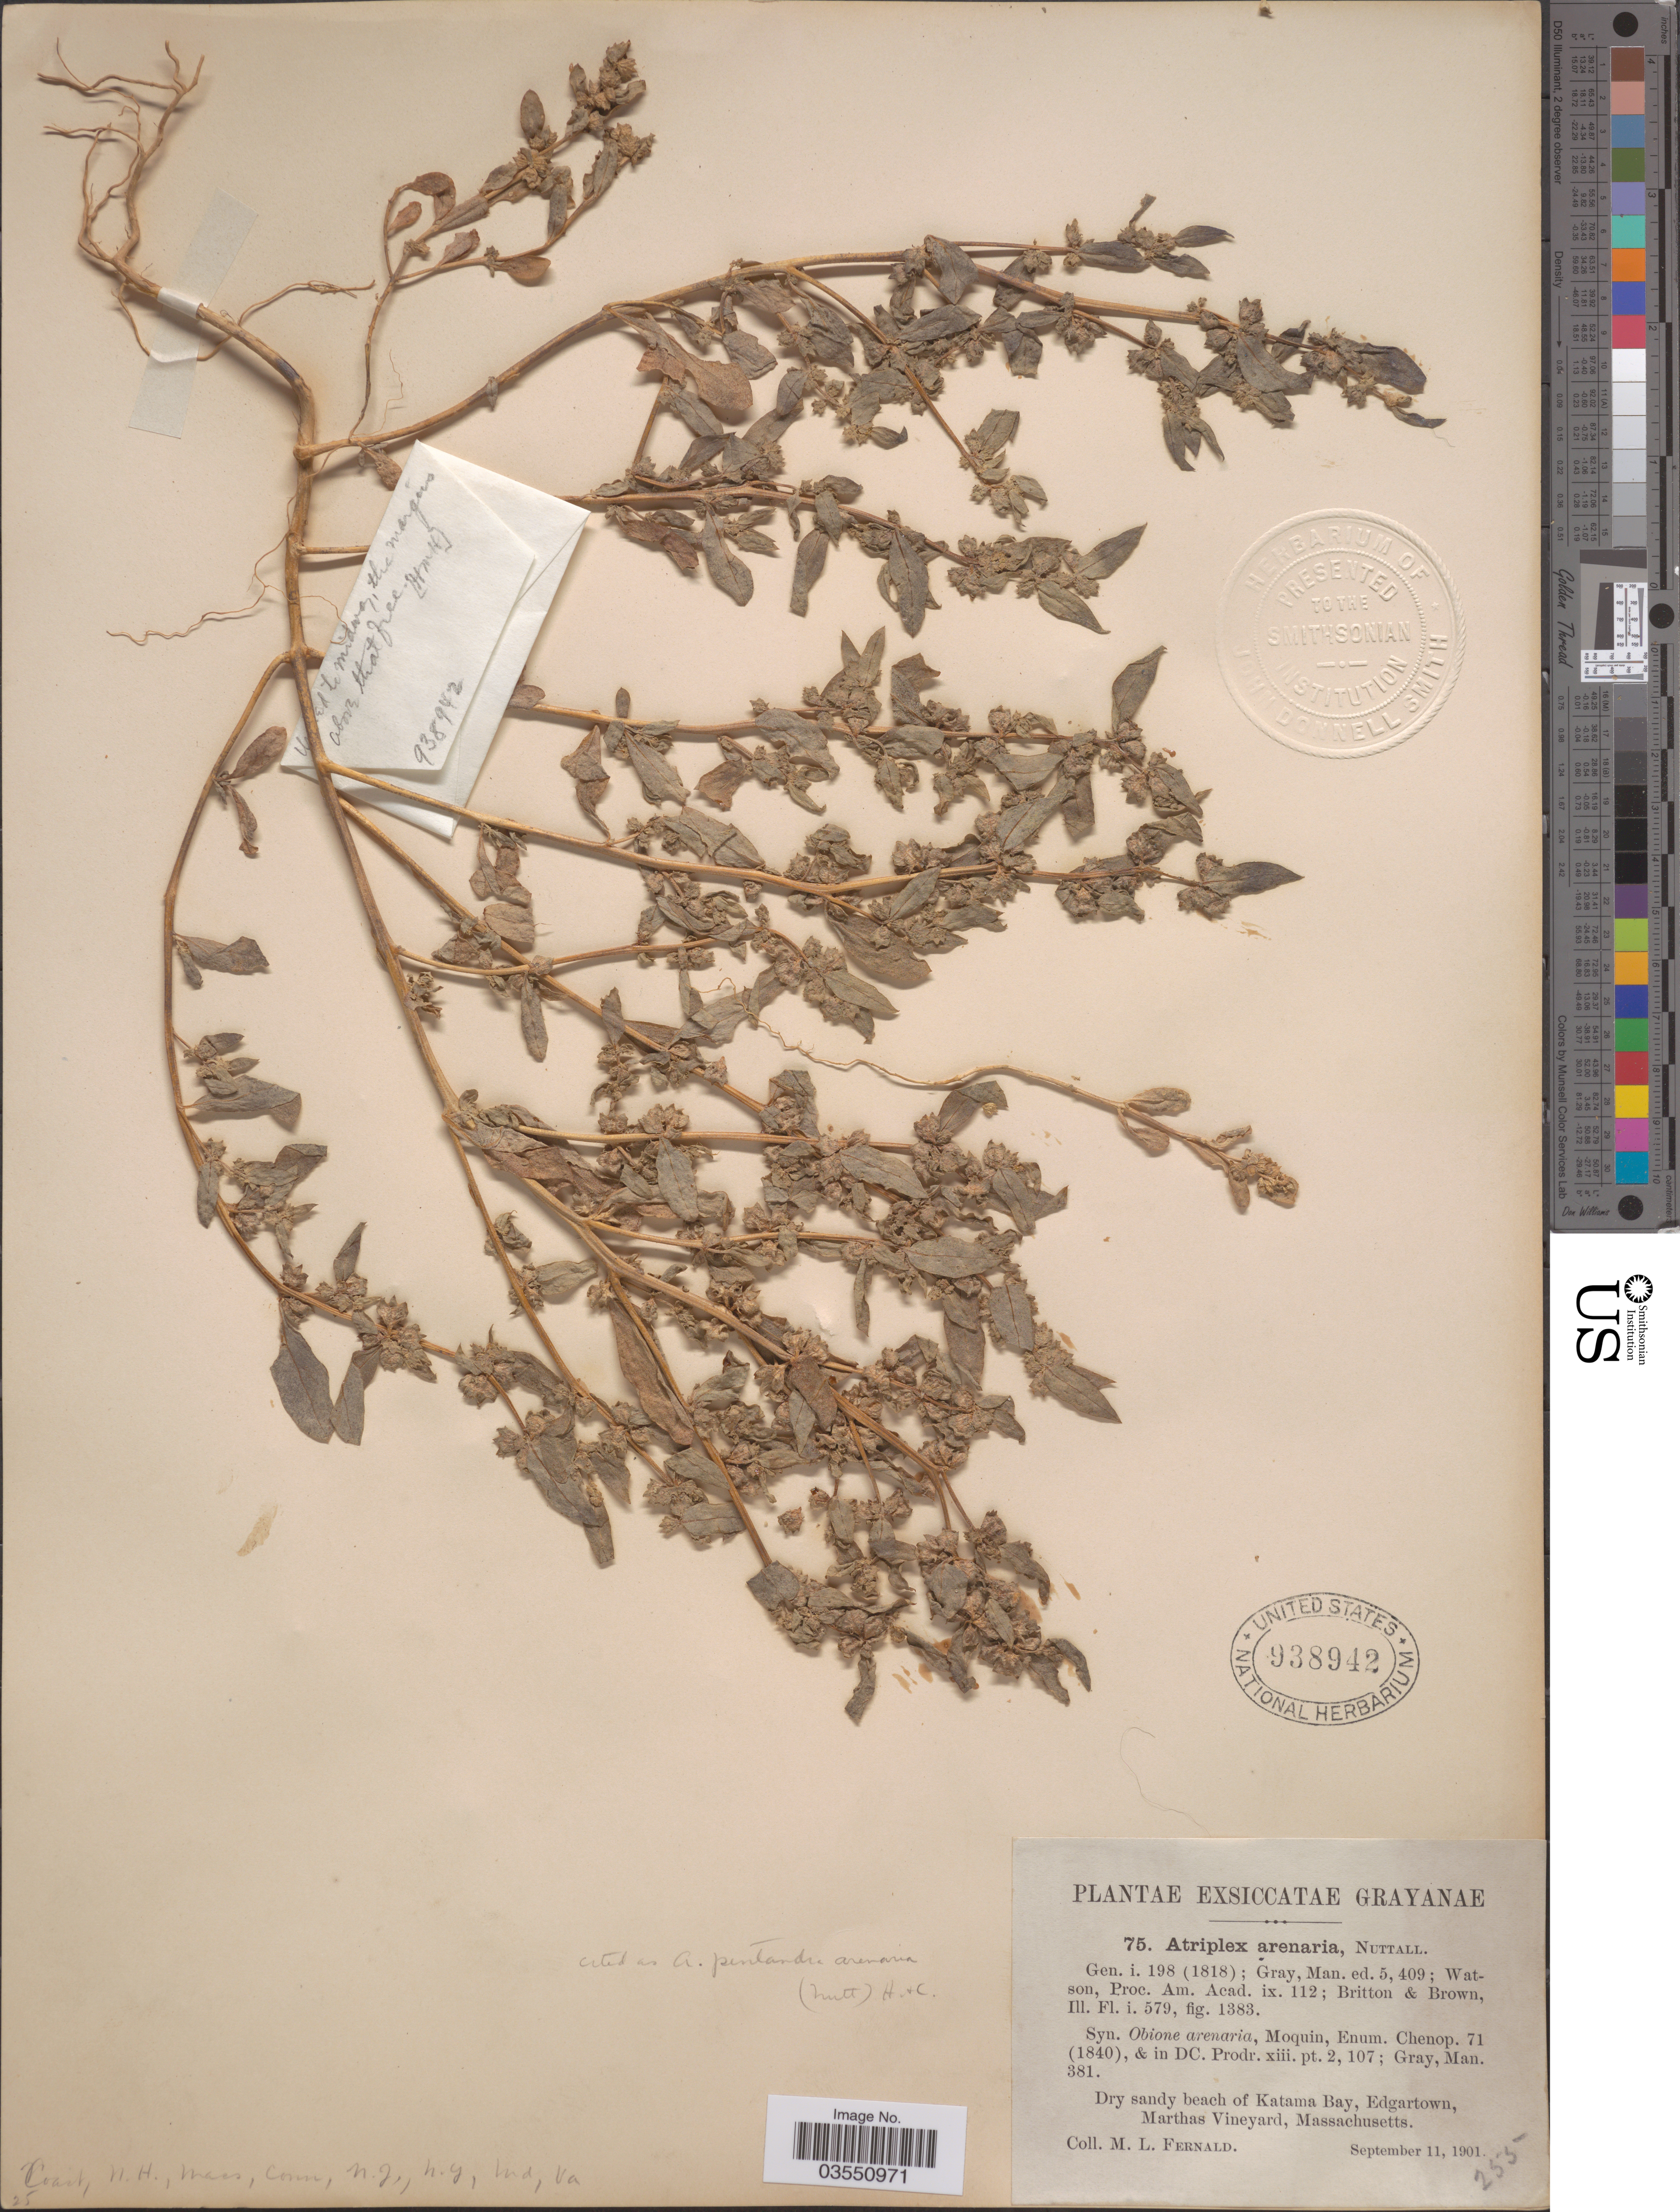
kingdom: Plantae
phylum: Tracheophyta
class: Magnoliopsida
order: Caryophyllales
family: Amaranthaceae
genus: Atriplex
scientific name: Atriplex arenaria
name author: Nutt.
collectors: M. L. Fernald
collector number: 75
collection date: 1901-09-11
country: United States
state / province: Massachusetts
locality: Dry sandy beach of Katama Bay, Edgartown, Marthas Vineyard.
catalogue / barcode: US 938942